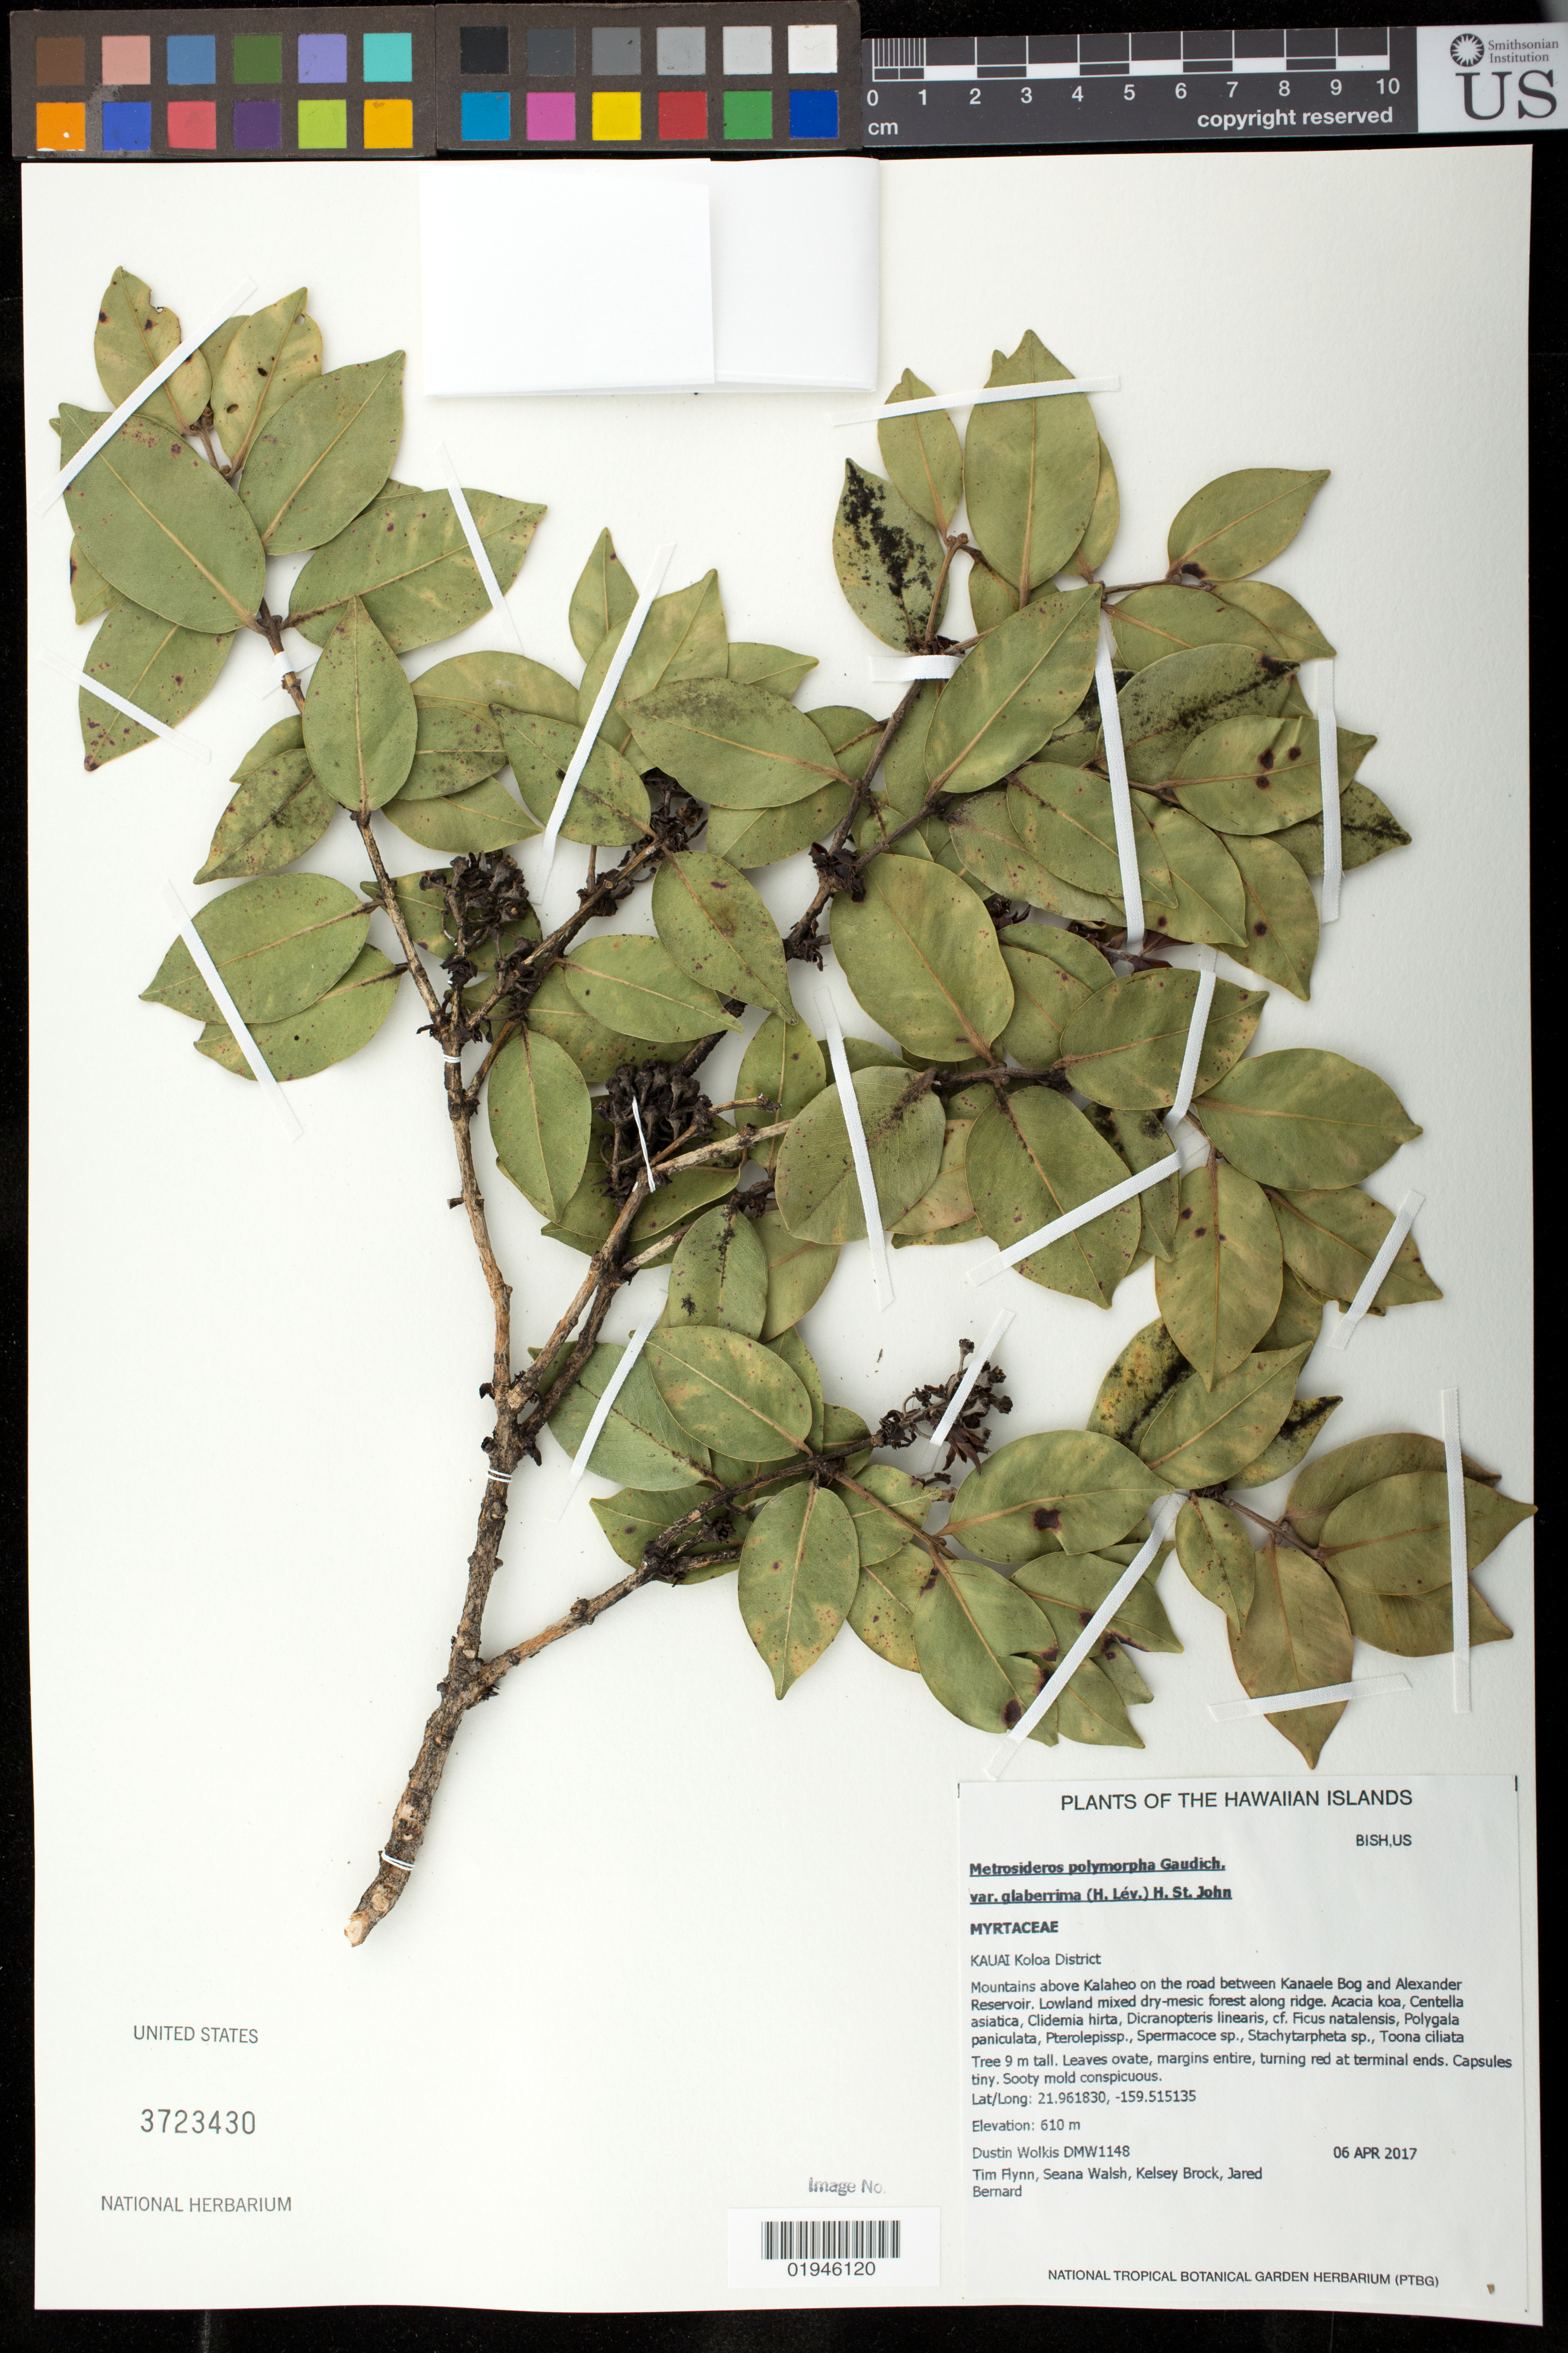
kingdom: Plantae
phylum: Tracheophyta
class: Magnoliopsida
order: Myrtales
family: Myrtaceae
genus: Metrosideros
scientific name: Metrosideros polymorpha var. glaberrima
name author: (H. Lév.) H. St. John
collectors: D. Wolkis, T. W. Flynn, S. Walsh, K. Brock & J. Bernard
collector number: DMW1148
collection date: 2017-04-06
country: United States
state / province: Hawaii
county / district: Kauai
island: Kaua'i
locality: Koloa District, mountains above Kalaheo on the road between Kanaele Bog and Alexander Reservoir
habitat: Lowland mixed dry-mesic forest along ridge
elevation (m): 610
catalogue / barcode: US 3723430